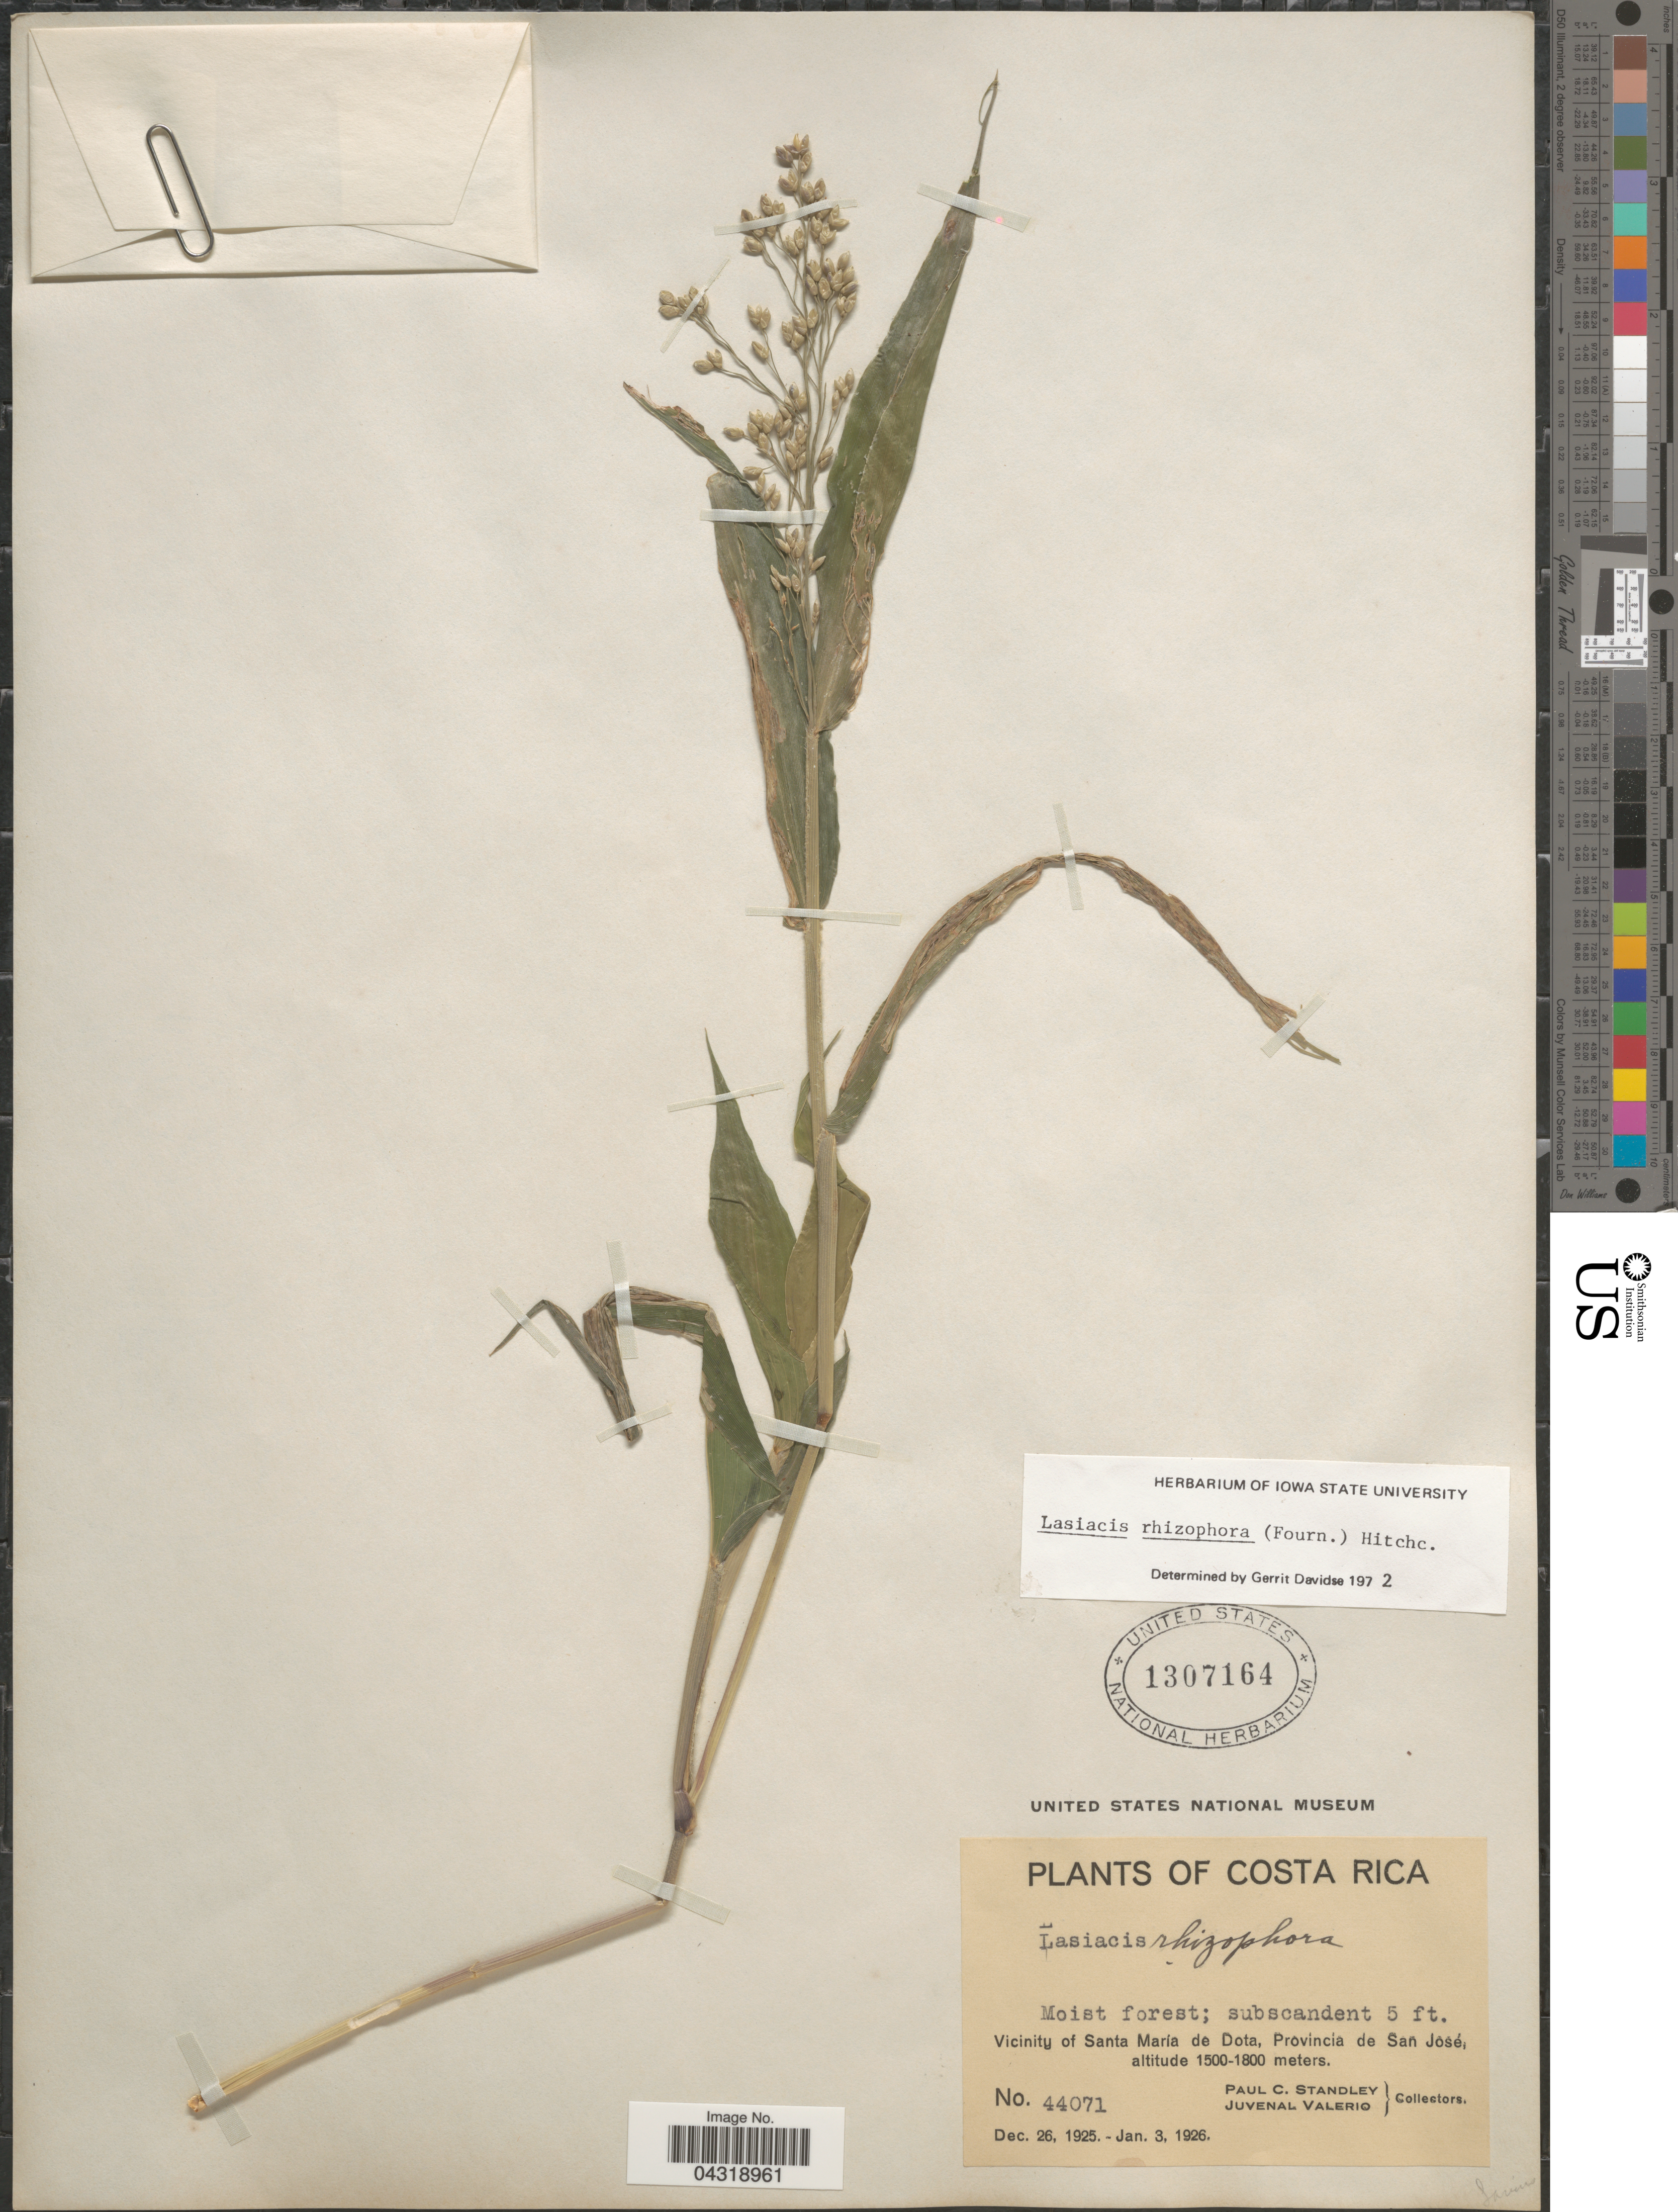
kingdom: Plantae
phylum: Tracheophyta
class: Liliopsida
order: Poales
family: Poaceae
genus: Lasiacis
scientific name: Lasiacis rhizophora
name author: (E. Fourn.) Hitchc.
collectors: P. C. Standley & J. Valerio R.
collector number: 44071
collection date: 1925-12-26/1926-01-03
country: Costa Rica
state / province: San José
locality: Vicinity of Santa María de Dota.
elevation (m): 1500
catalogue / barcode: US 1307164